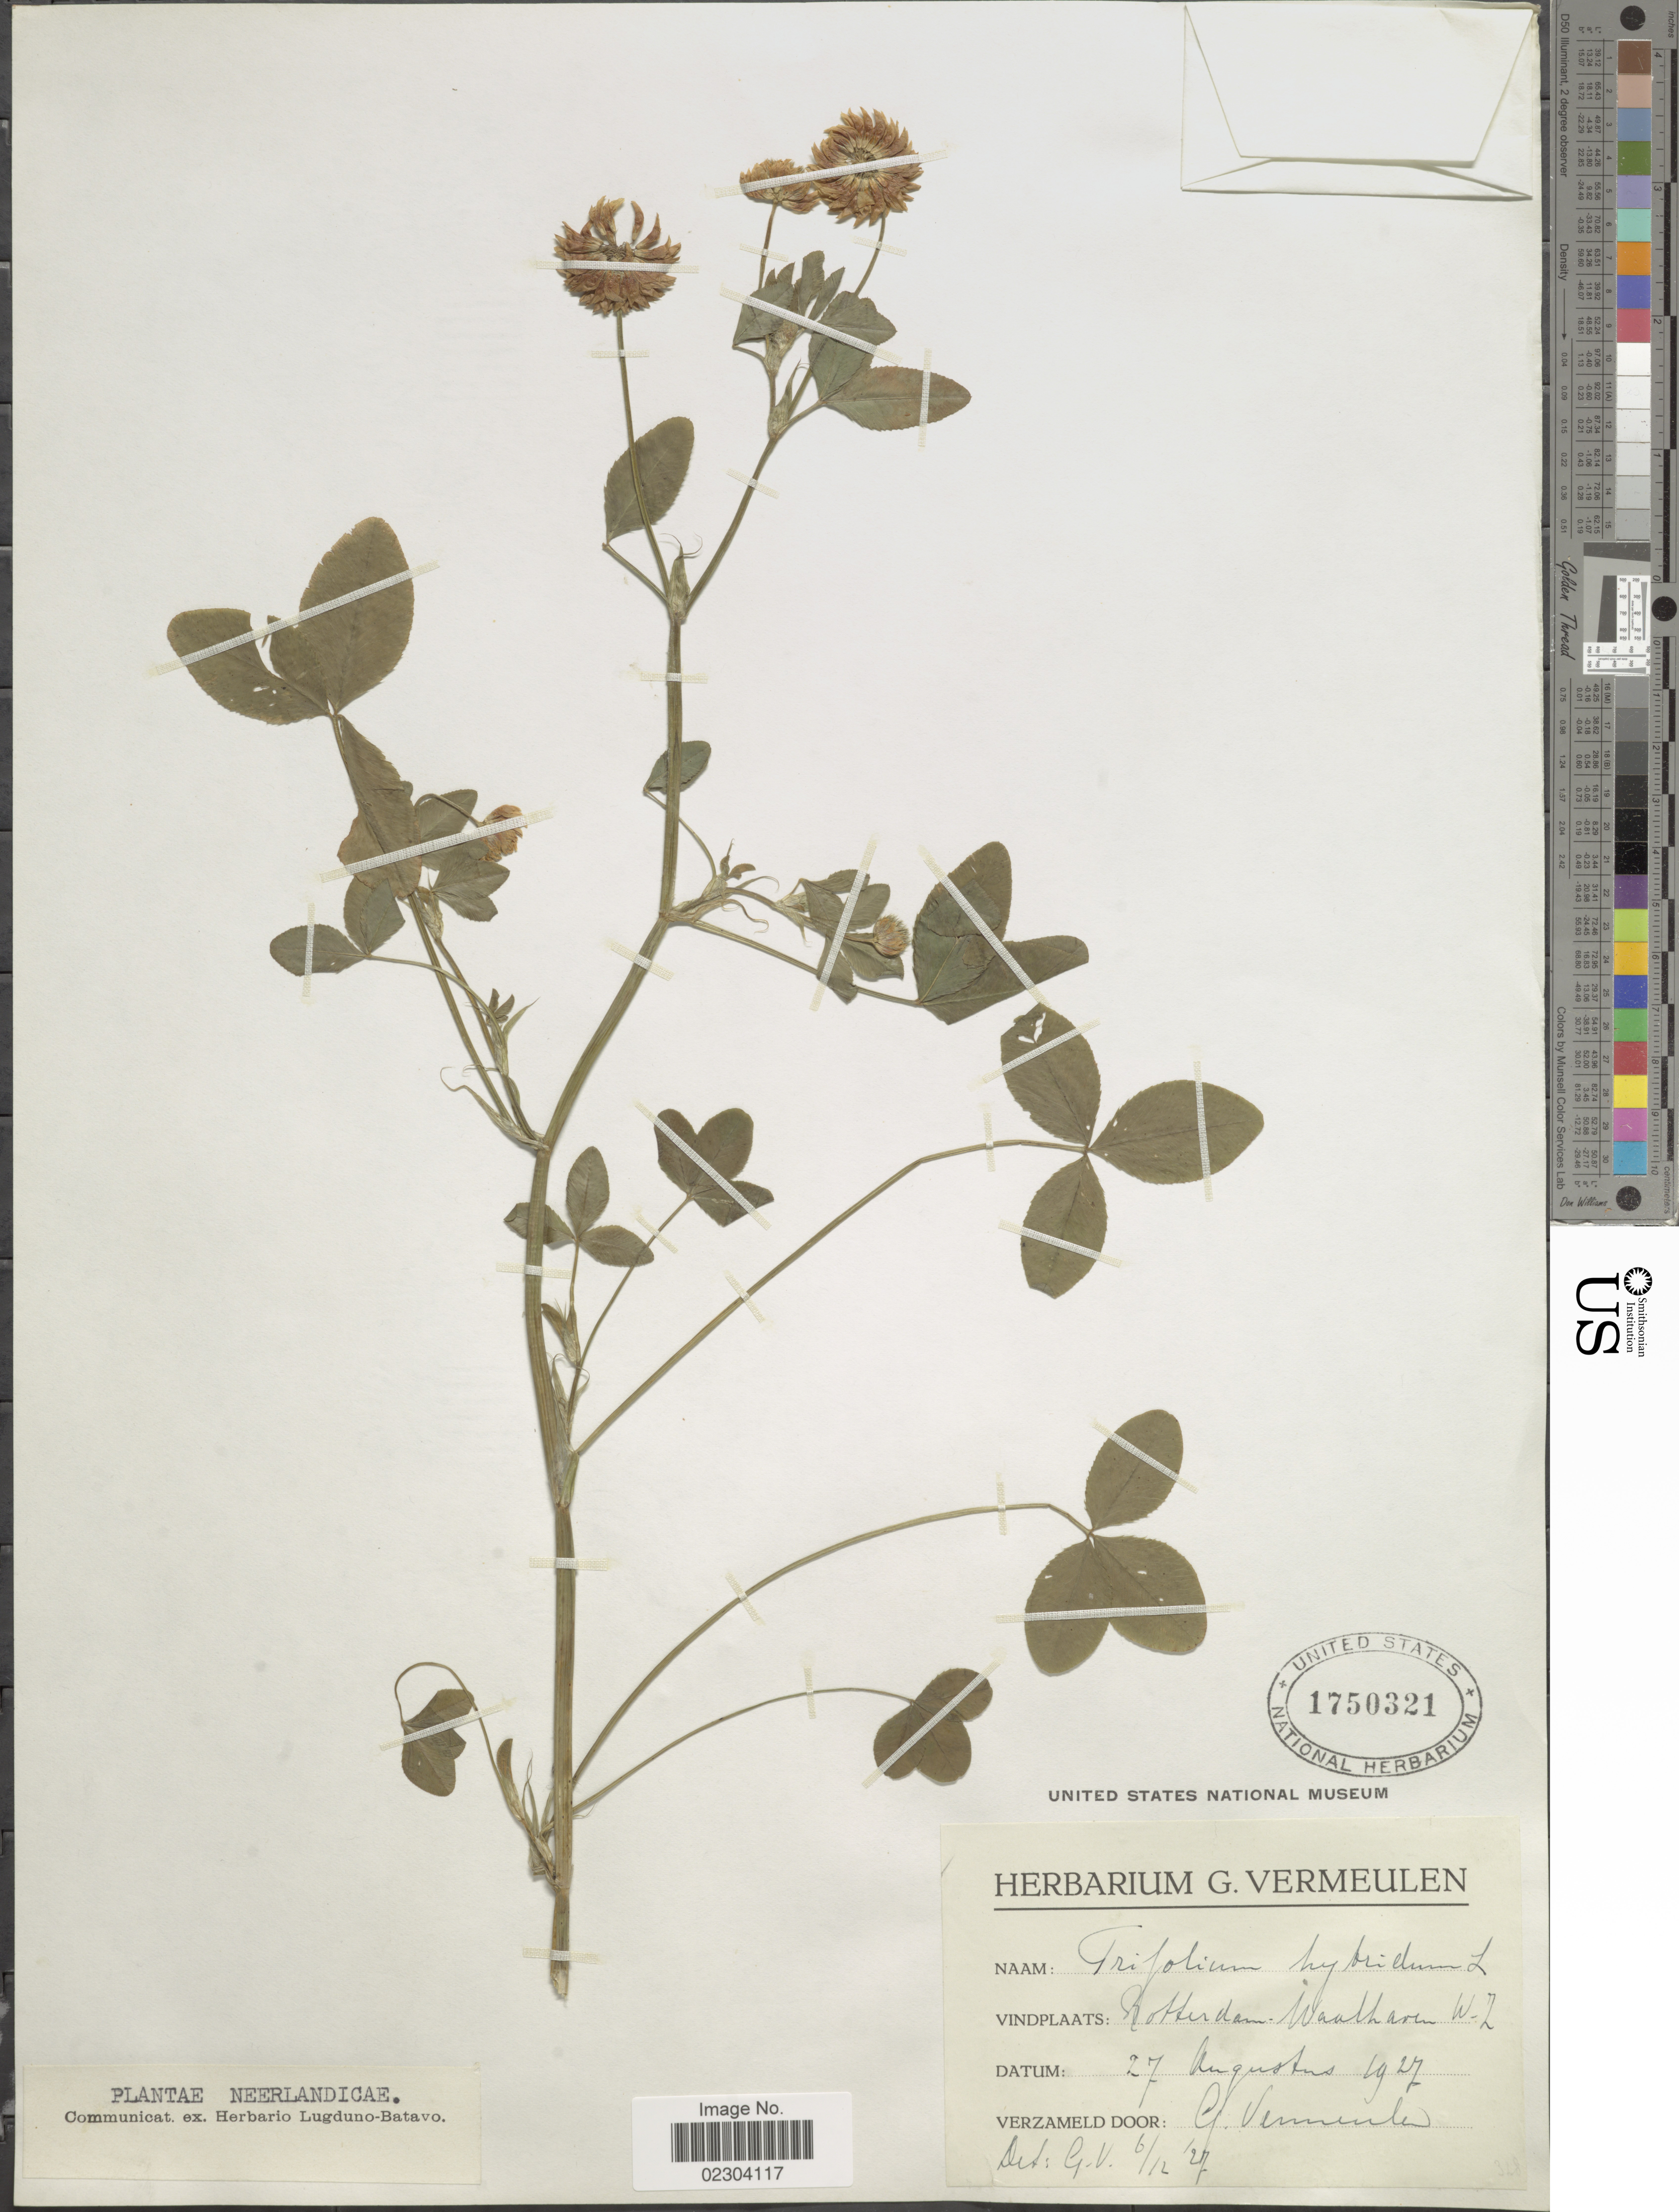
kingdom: Plantae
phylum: Tracheophyta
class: Magnoliopsida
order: Fabales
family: Fabaceae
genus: Trifolium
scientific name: Trifolium hybridum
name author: L.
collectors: G. Vermeulen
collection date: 1927-09-27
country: Netherlands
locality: Rotterdam, Waalharen W. Z.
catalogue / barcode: US 1750321